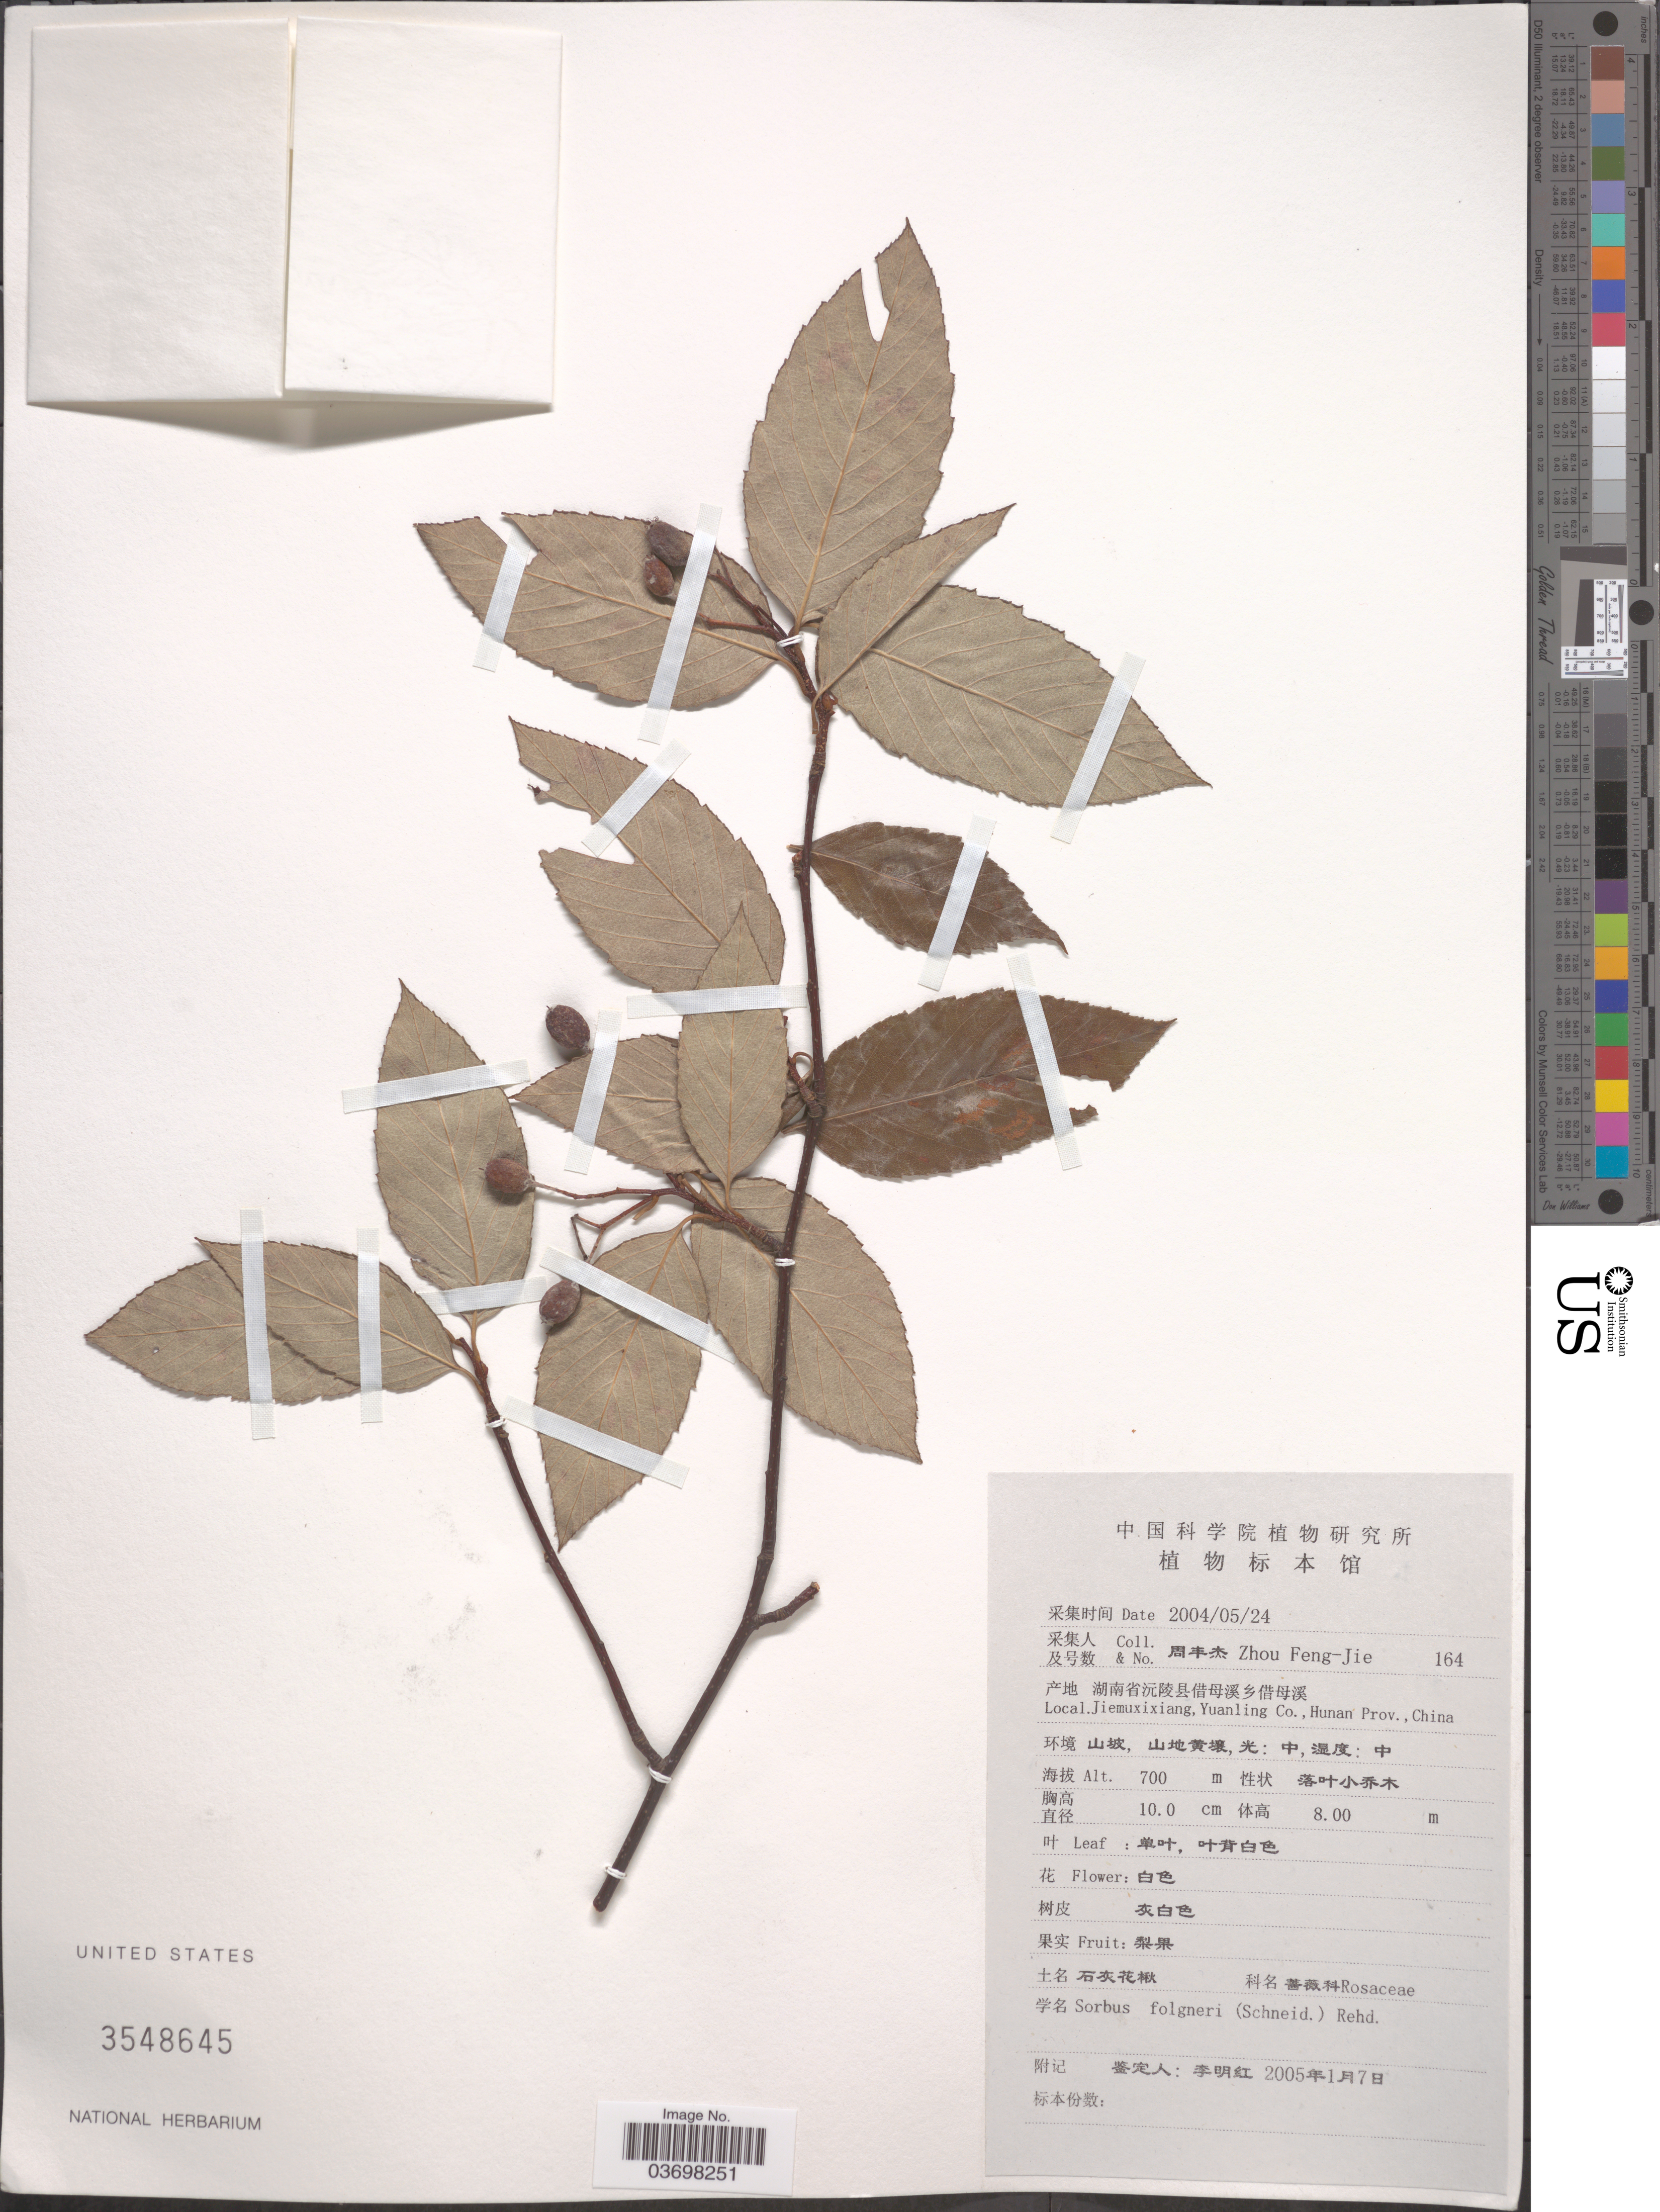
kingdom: Plantae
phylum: Tracheophyta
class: Magnoliopsida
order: Rosales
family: Rosaceae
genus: Sorbus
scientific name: Sorbus folgneri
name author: (C.K. Schneid.) Rehder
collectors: F. Zhou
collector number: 164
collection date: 2004-05-24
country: China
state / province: Hunan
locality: Jiemuxixiang, Yuanling Co.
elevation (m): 700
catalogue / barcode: US 3548645